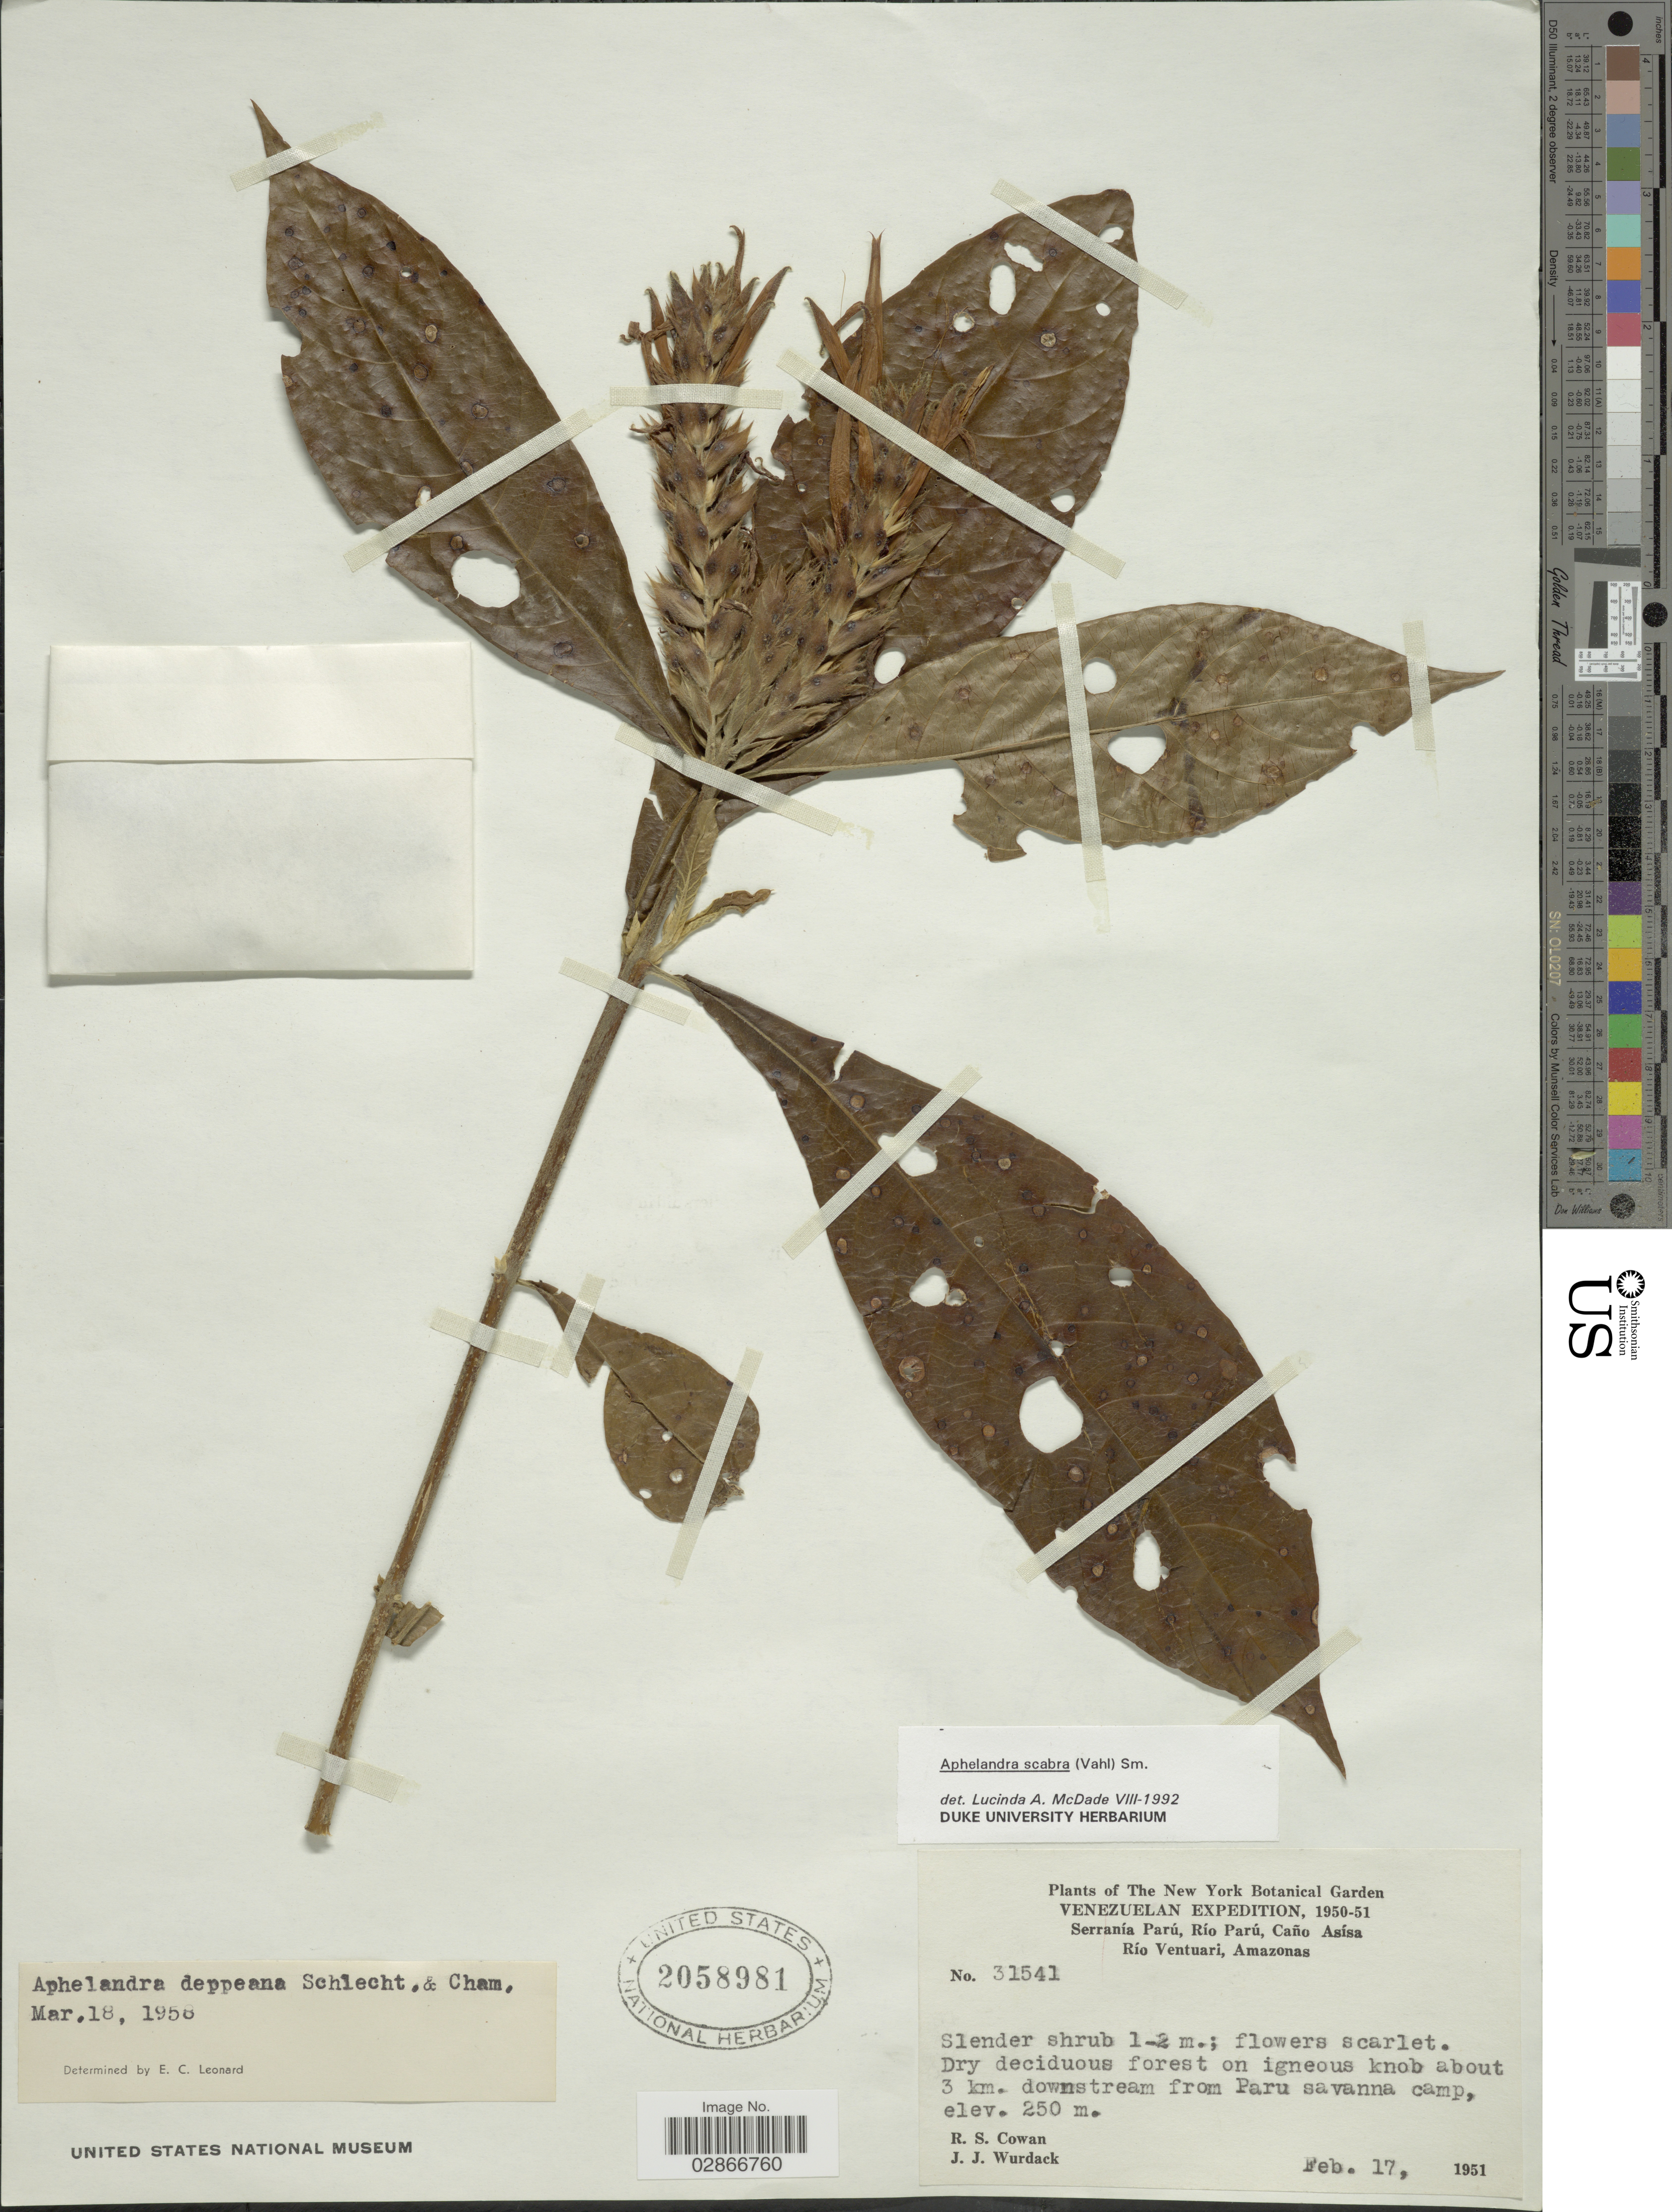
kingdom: Plantae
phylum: Tracheophyta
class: Magnoliopsida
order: Lamiales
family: Acanthaceae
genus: Aphelandra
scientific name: Aphelandra deppeana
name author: Schltdl. & Cham.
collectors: R. S. Cowan & J. J. Wurdack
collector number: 31541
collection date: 1951-02-17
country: Venezuela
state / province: Amazonas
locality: Serrania Parú, Río Parú, Caño Asísa, Río Ventuari, about 3 km. downstream from Paru savanna camp.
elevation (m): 250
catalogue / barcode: US 2058981